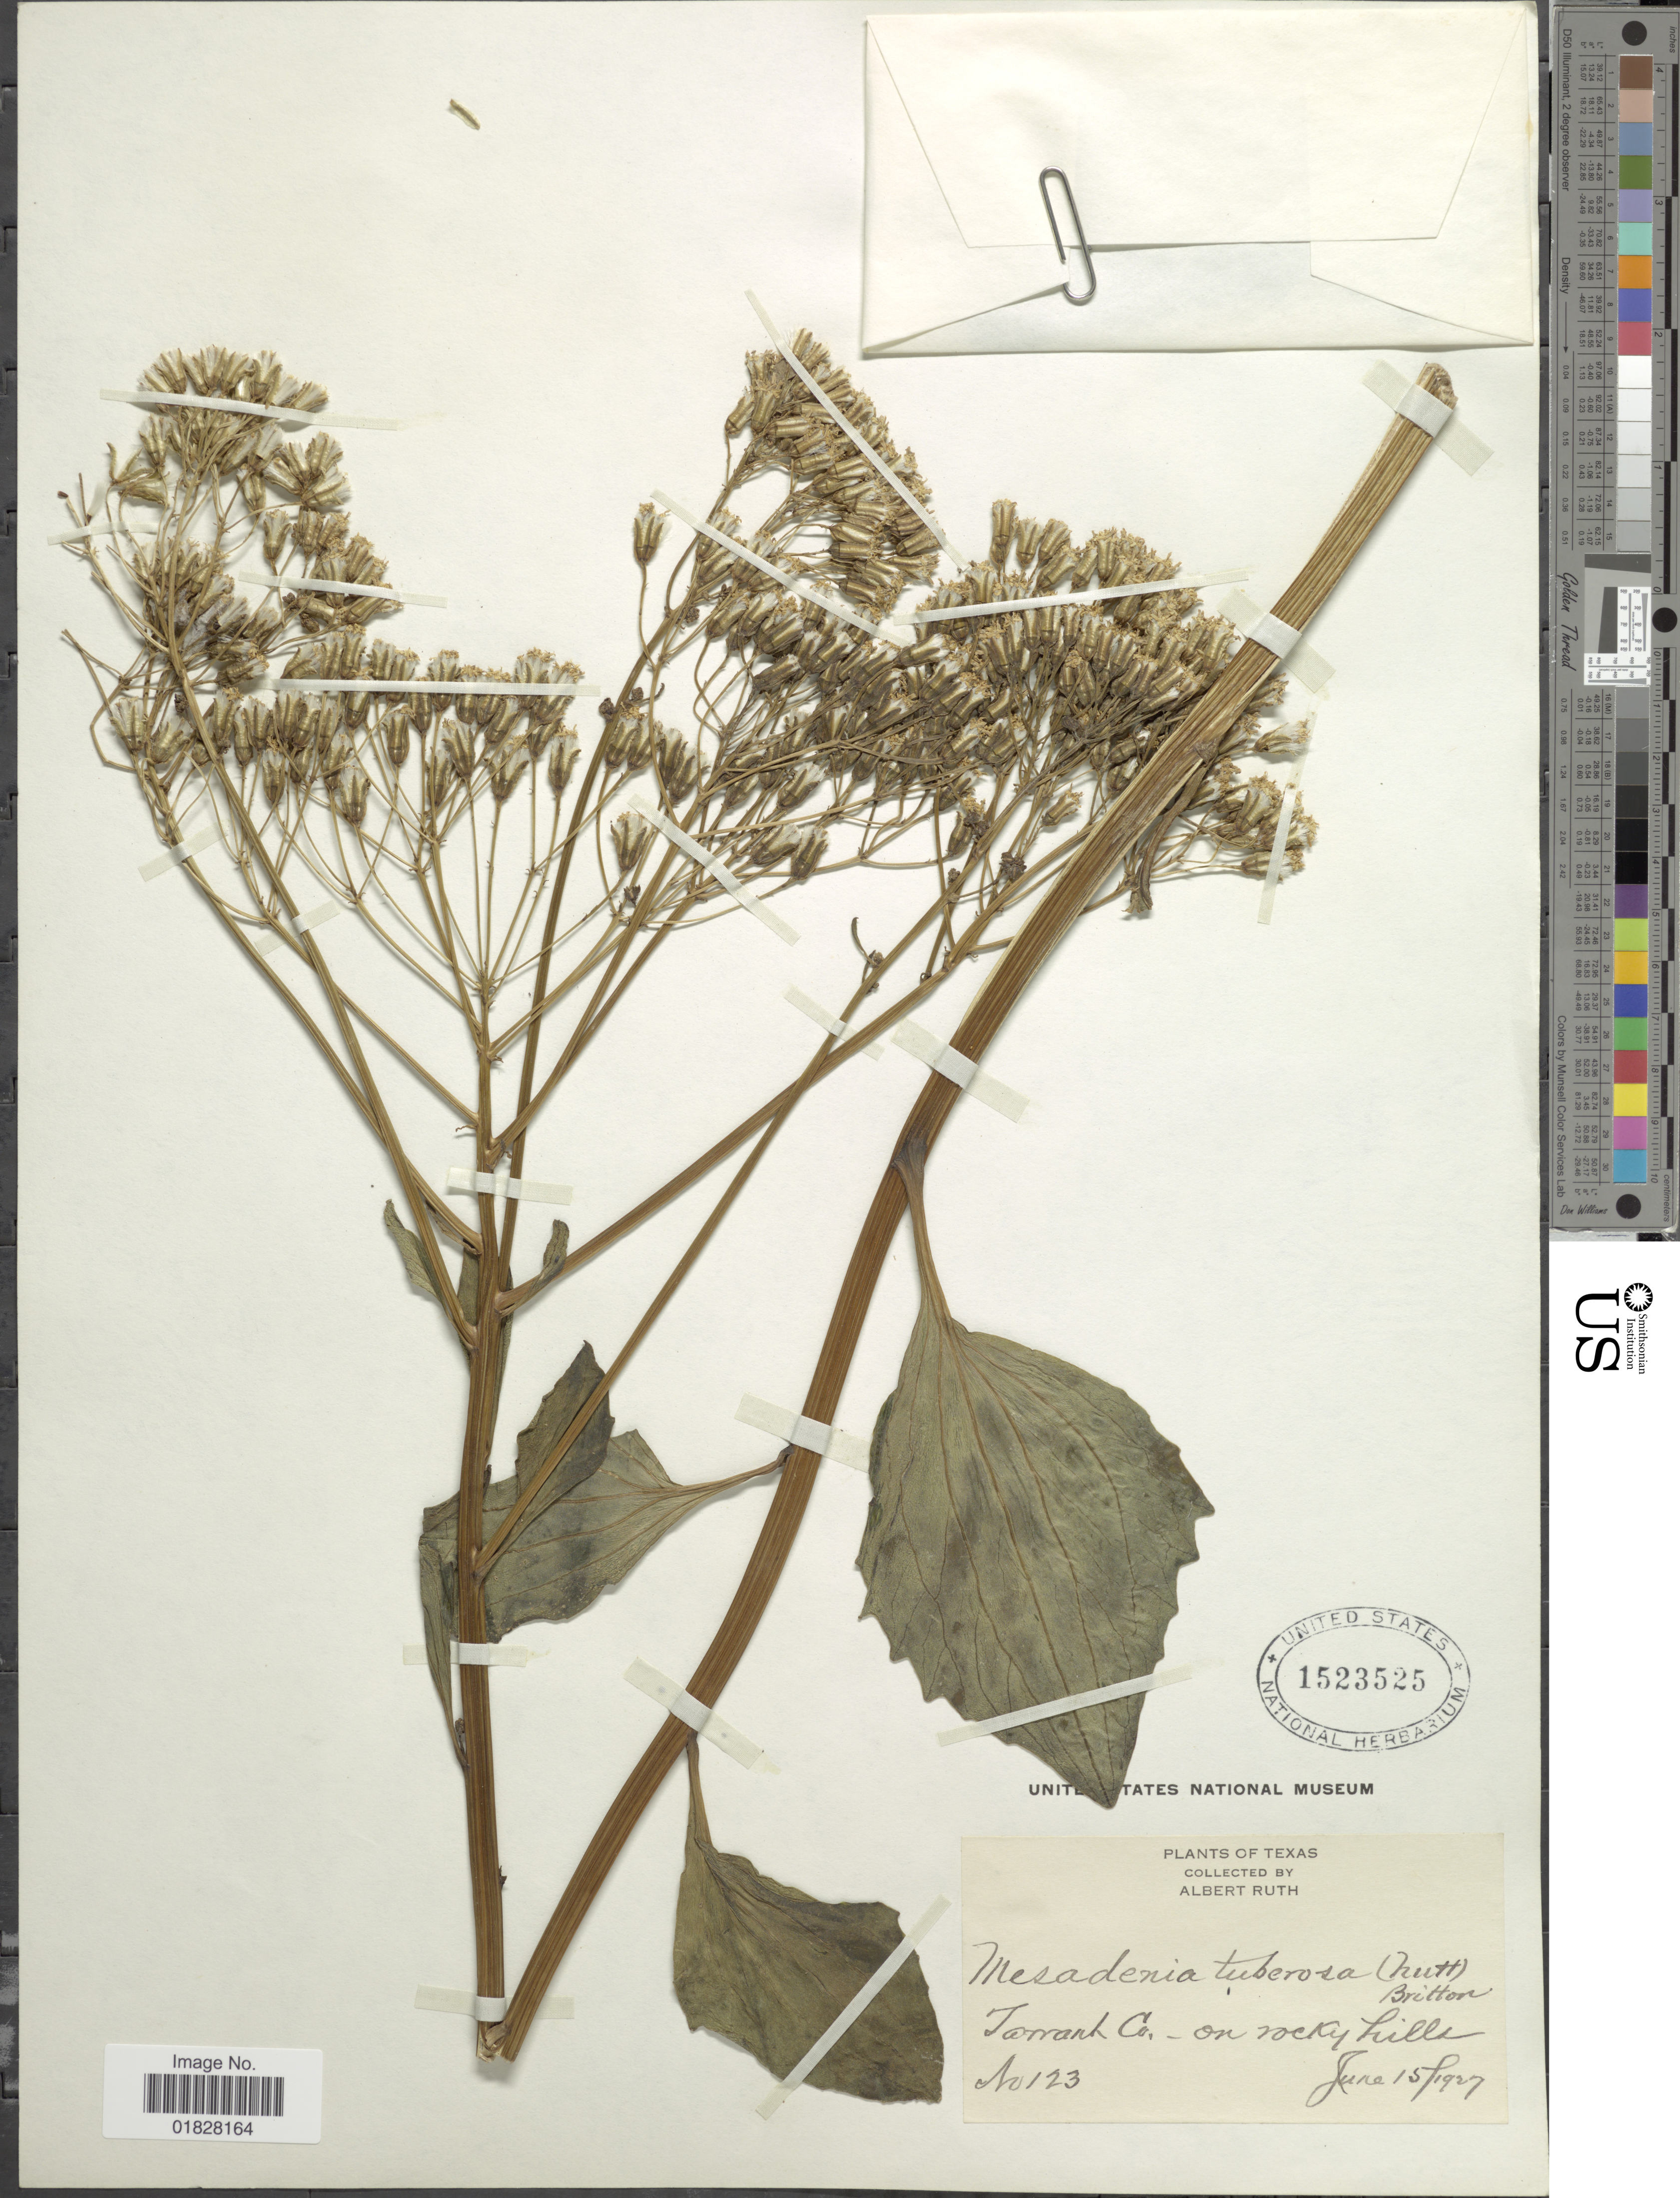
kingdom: Plantae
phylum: Tracheophyta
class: Magnoliopsida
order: Asterales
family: Asteraceae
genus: Arnoglossum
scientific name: Arnoglossum plantagineum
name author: Raf.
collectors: A. Ruth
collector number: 123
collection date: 1927-06-15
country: United States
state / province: Texas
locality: Tarrant Co. - on rocky hills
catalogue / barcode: US 1523525